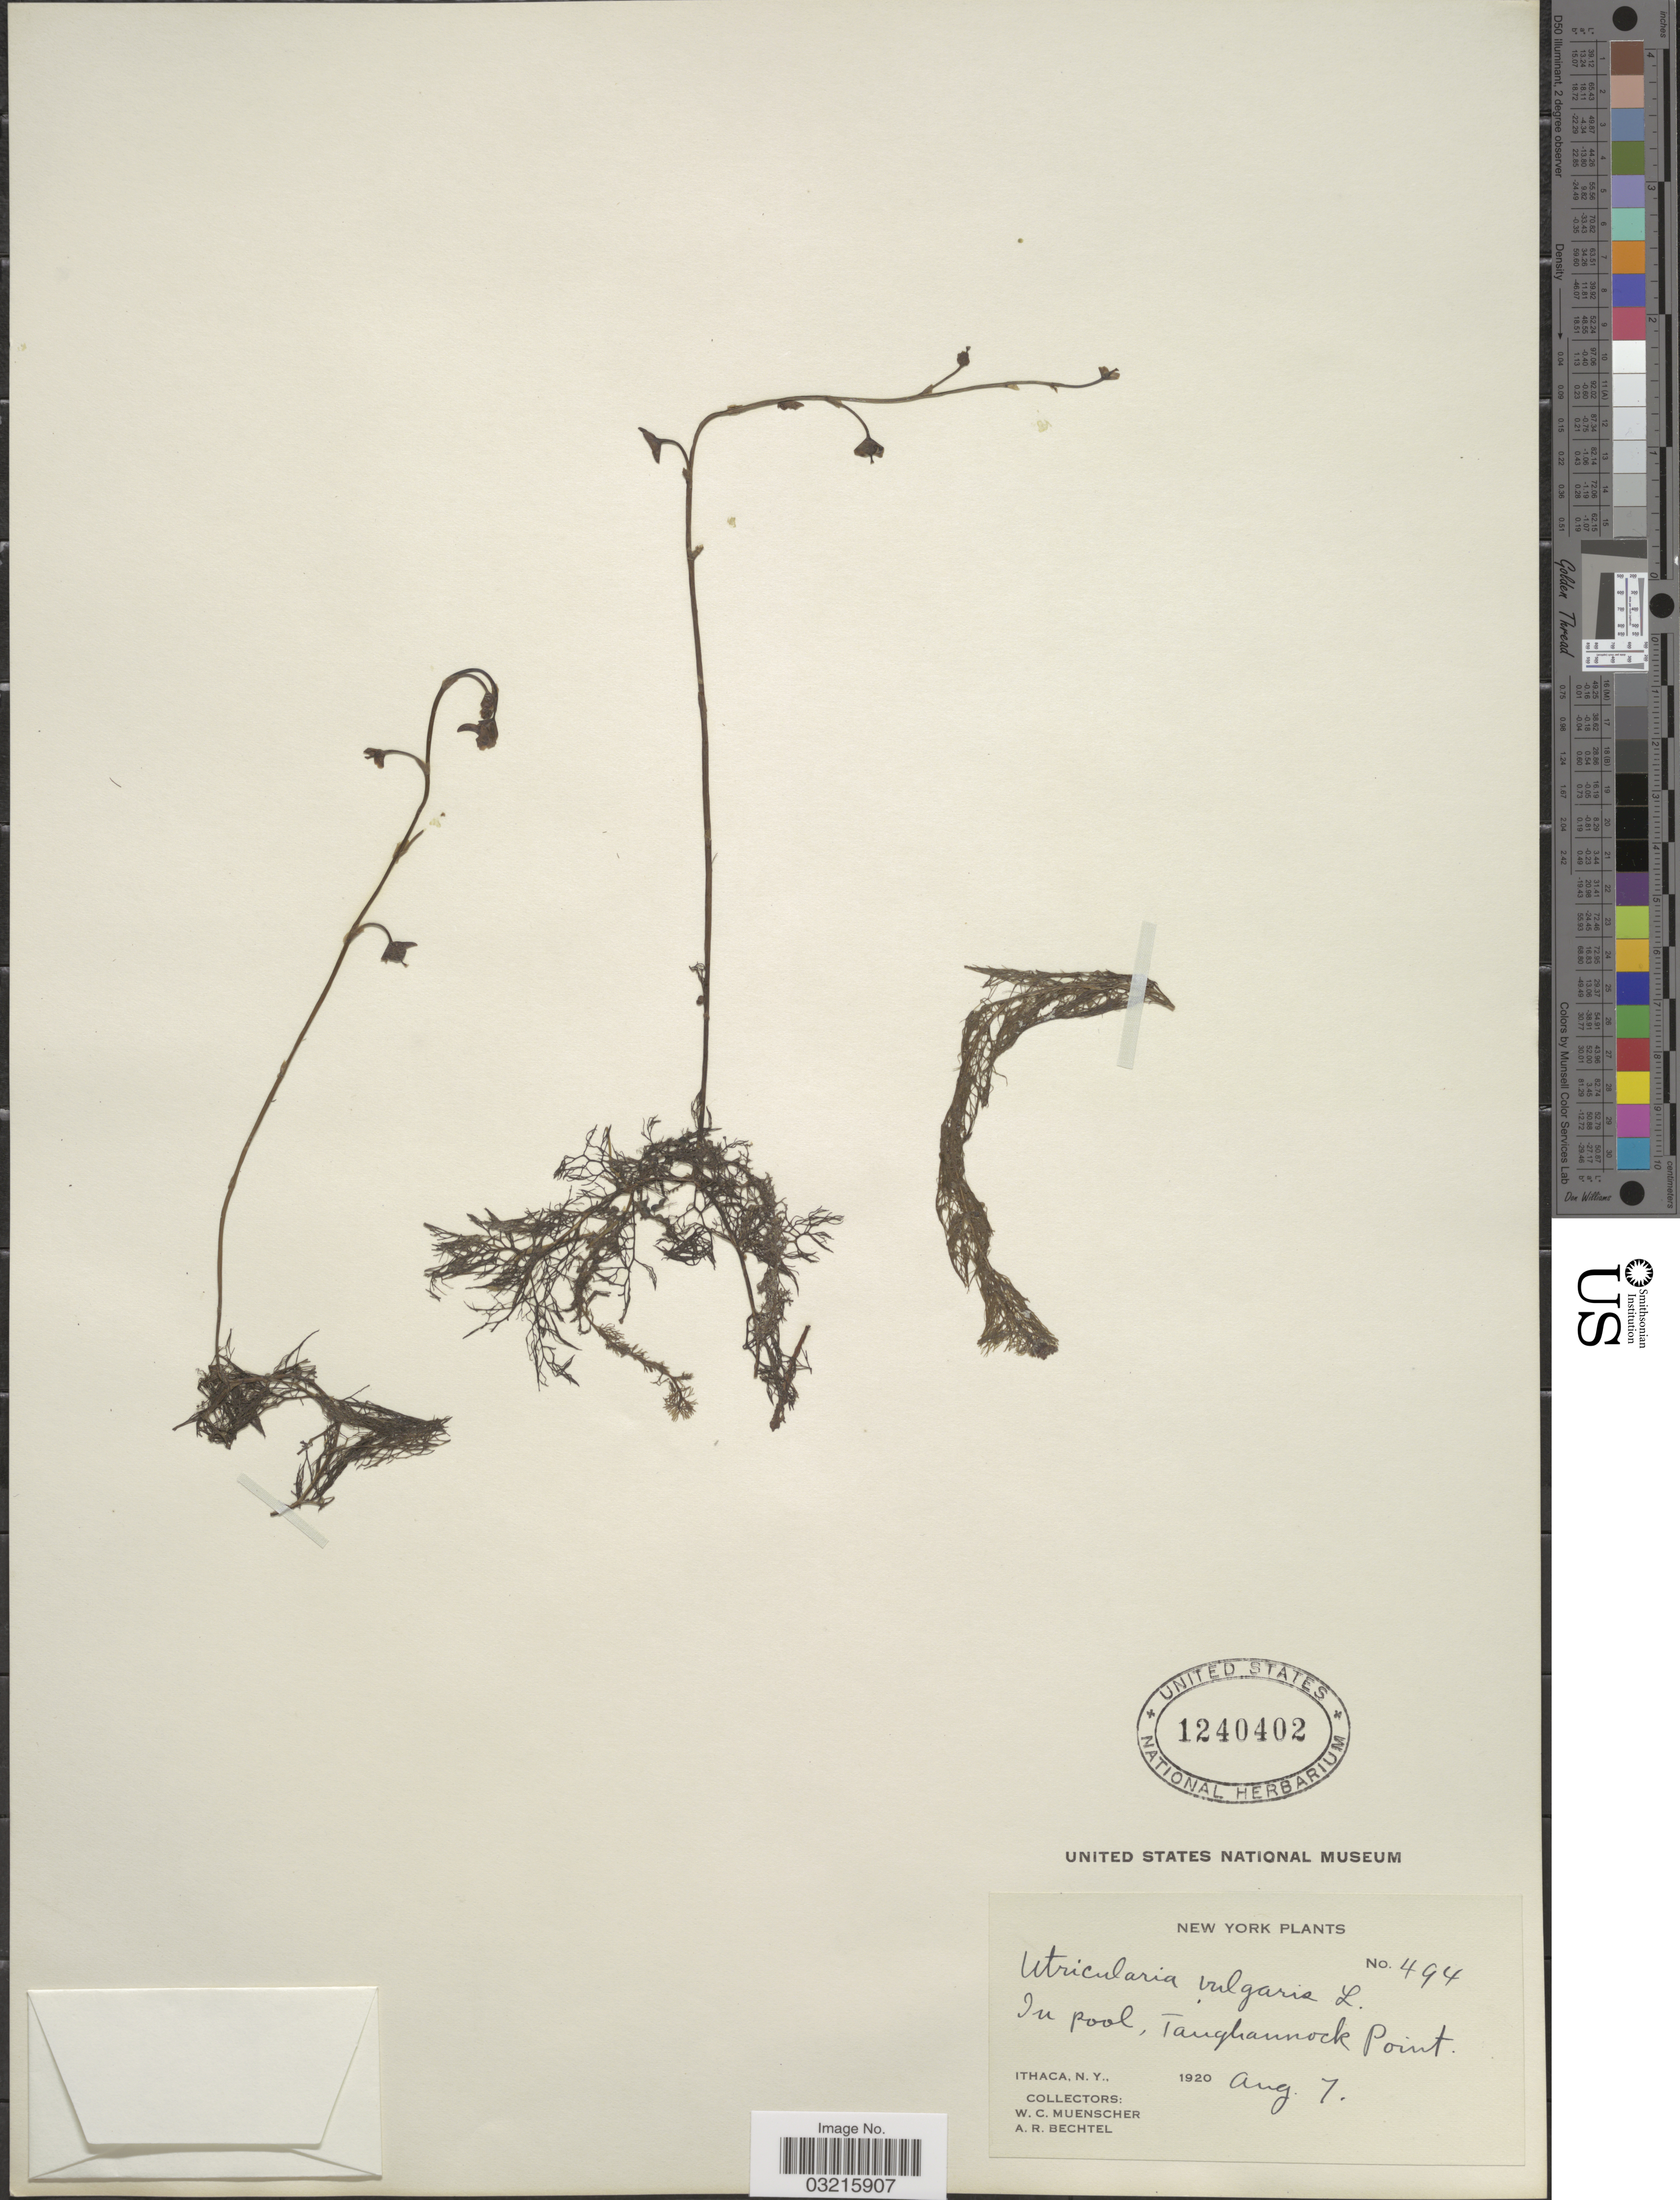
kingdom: Plantae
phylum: Tracheophyta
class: Magnoliopsida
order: Lamiales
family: Lentibulariaceae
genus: Utricularia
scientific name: Utricularia vulgaris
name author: L.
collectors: W. Muenscher & A. Bechtel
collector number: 494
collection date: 1920-08-07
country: United States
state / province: New York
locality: In pool, Taughannock Point. Ithaca.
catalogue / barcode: US 1240402